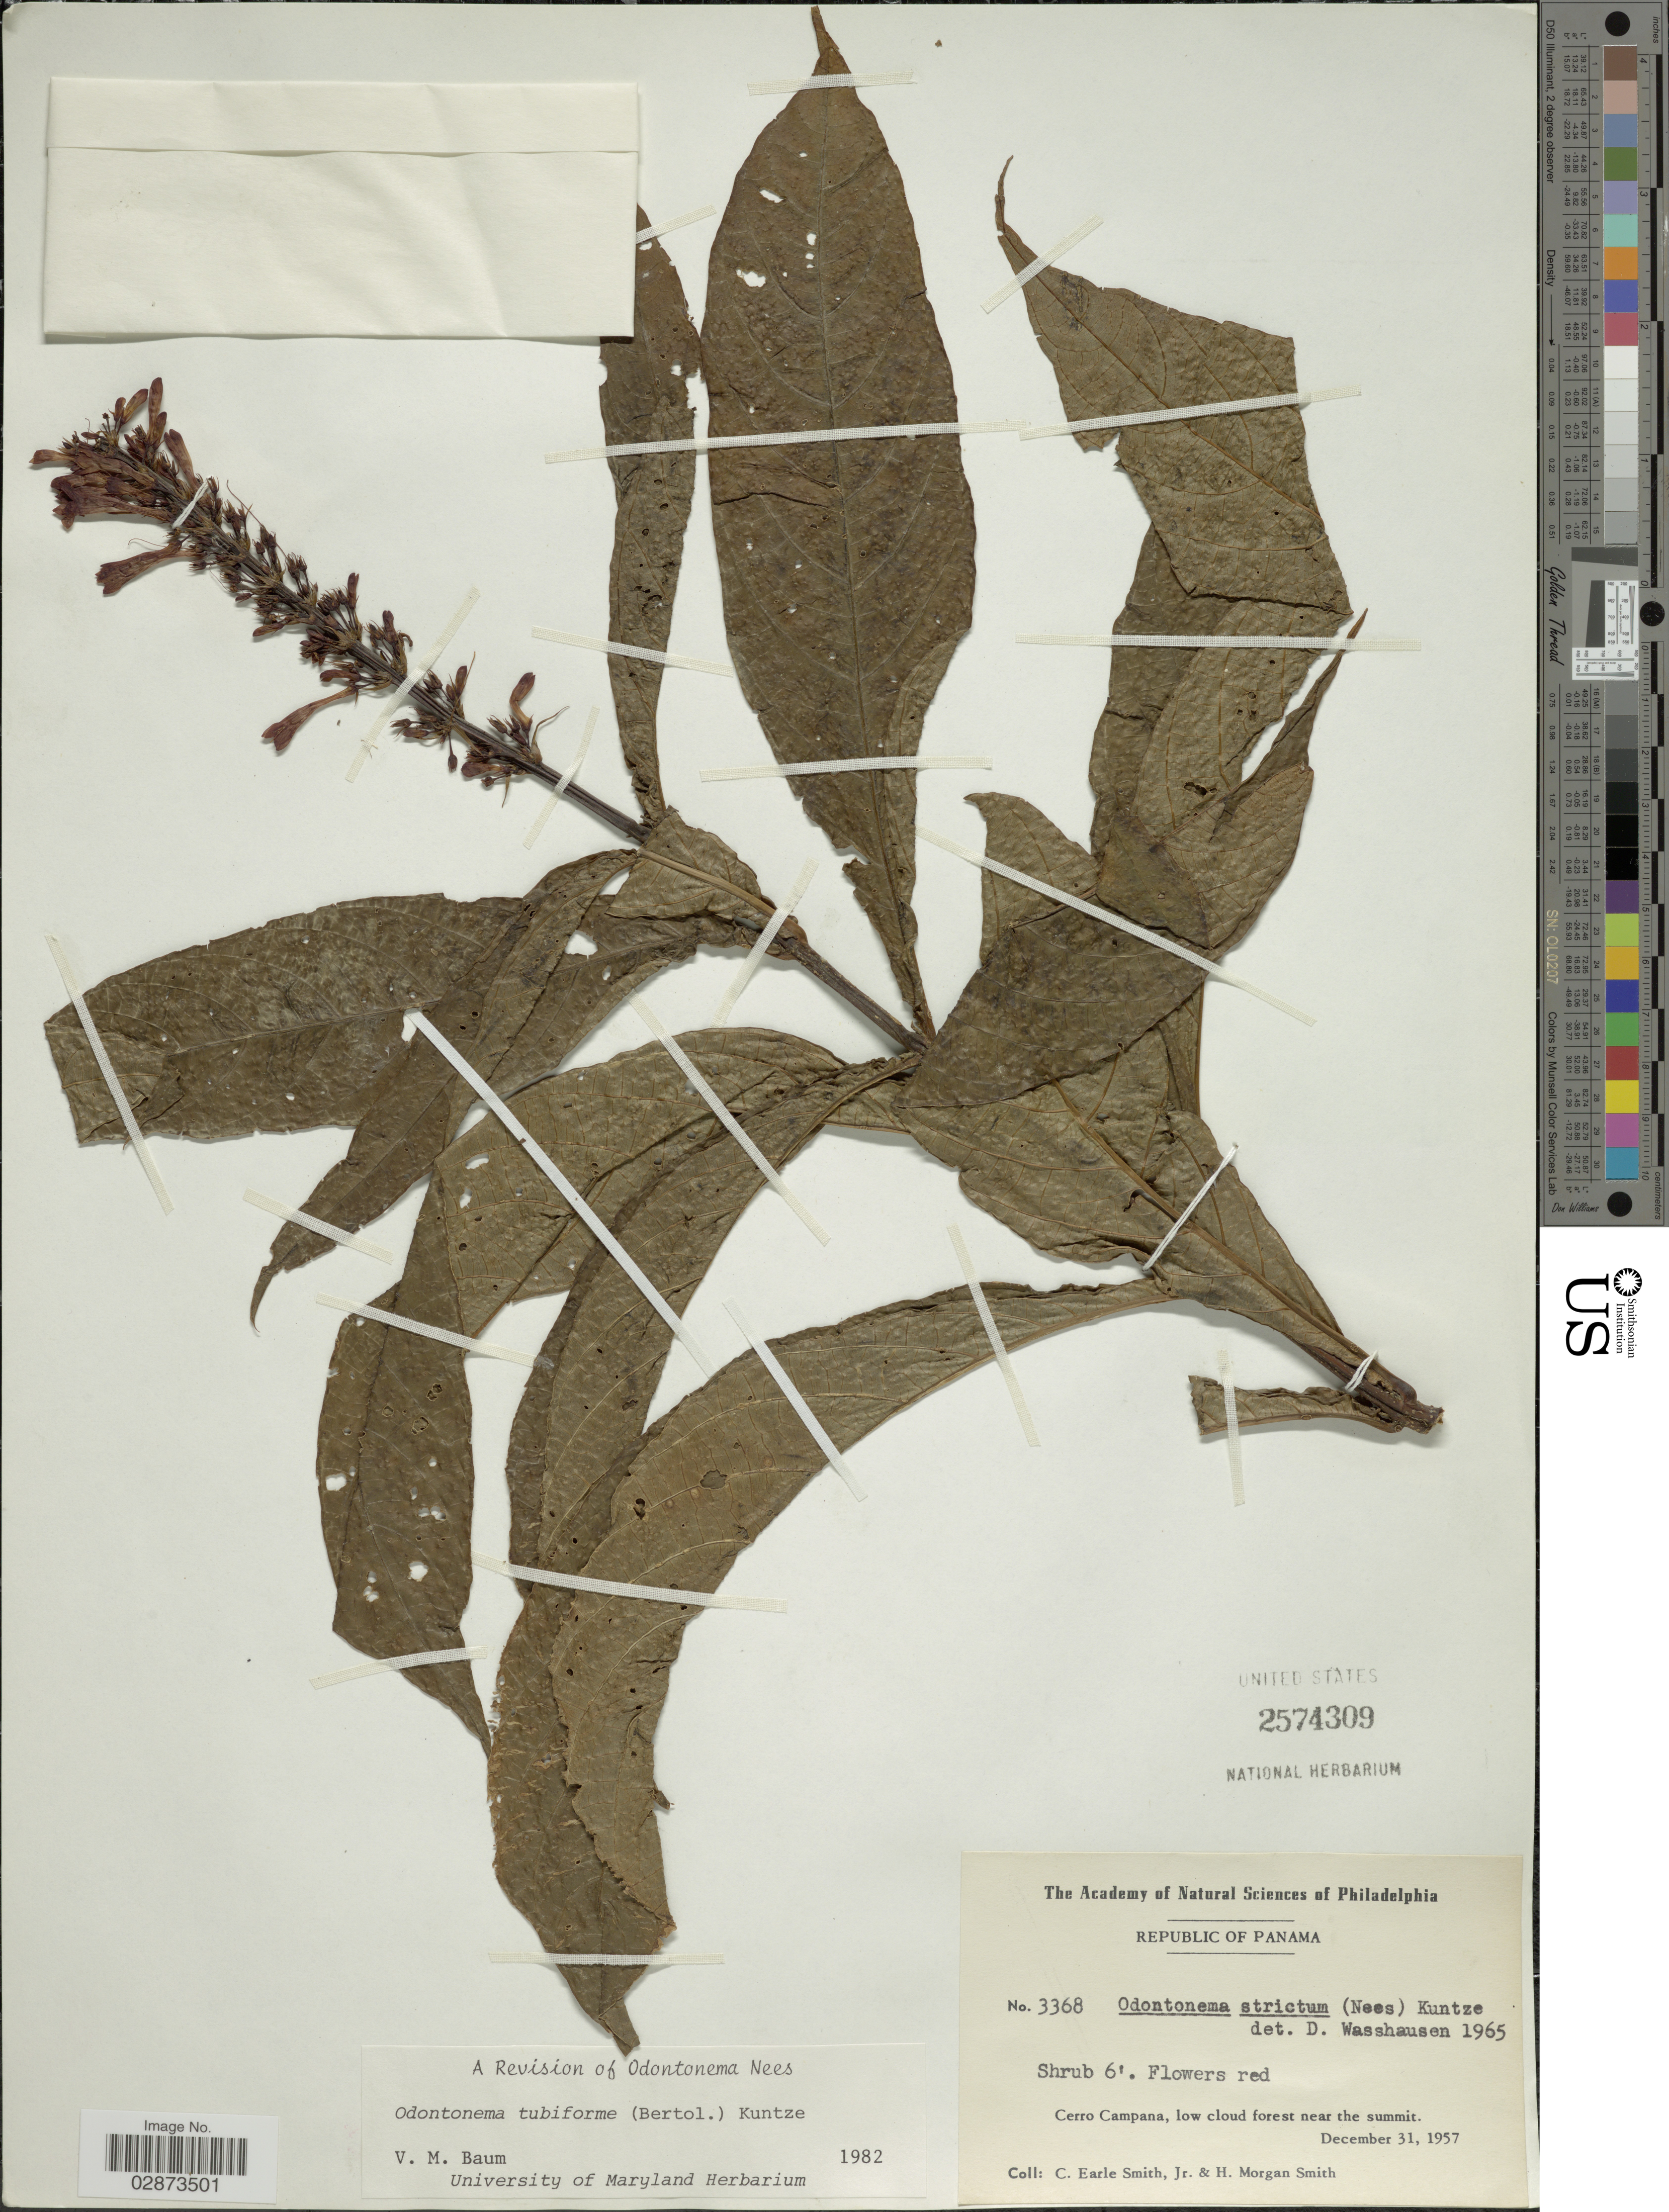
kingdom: Plantae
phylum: Tracheophyta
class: Magnoliopsida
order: Lamiales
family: Acanthaceae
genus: Odontonema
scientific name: Odontonema tubaeforme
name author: (Bertol.) Kuntze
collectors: C. E. Smith Jr. & H. M. Smith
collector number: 3368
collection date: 1957-12-31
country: Panama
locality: Republic of Panama, Cerro Campana, low cloud forest near the summit.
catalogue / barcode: US 2574309